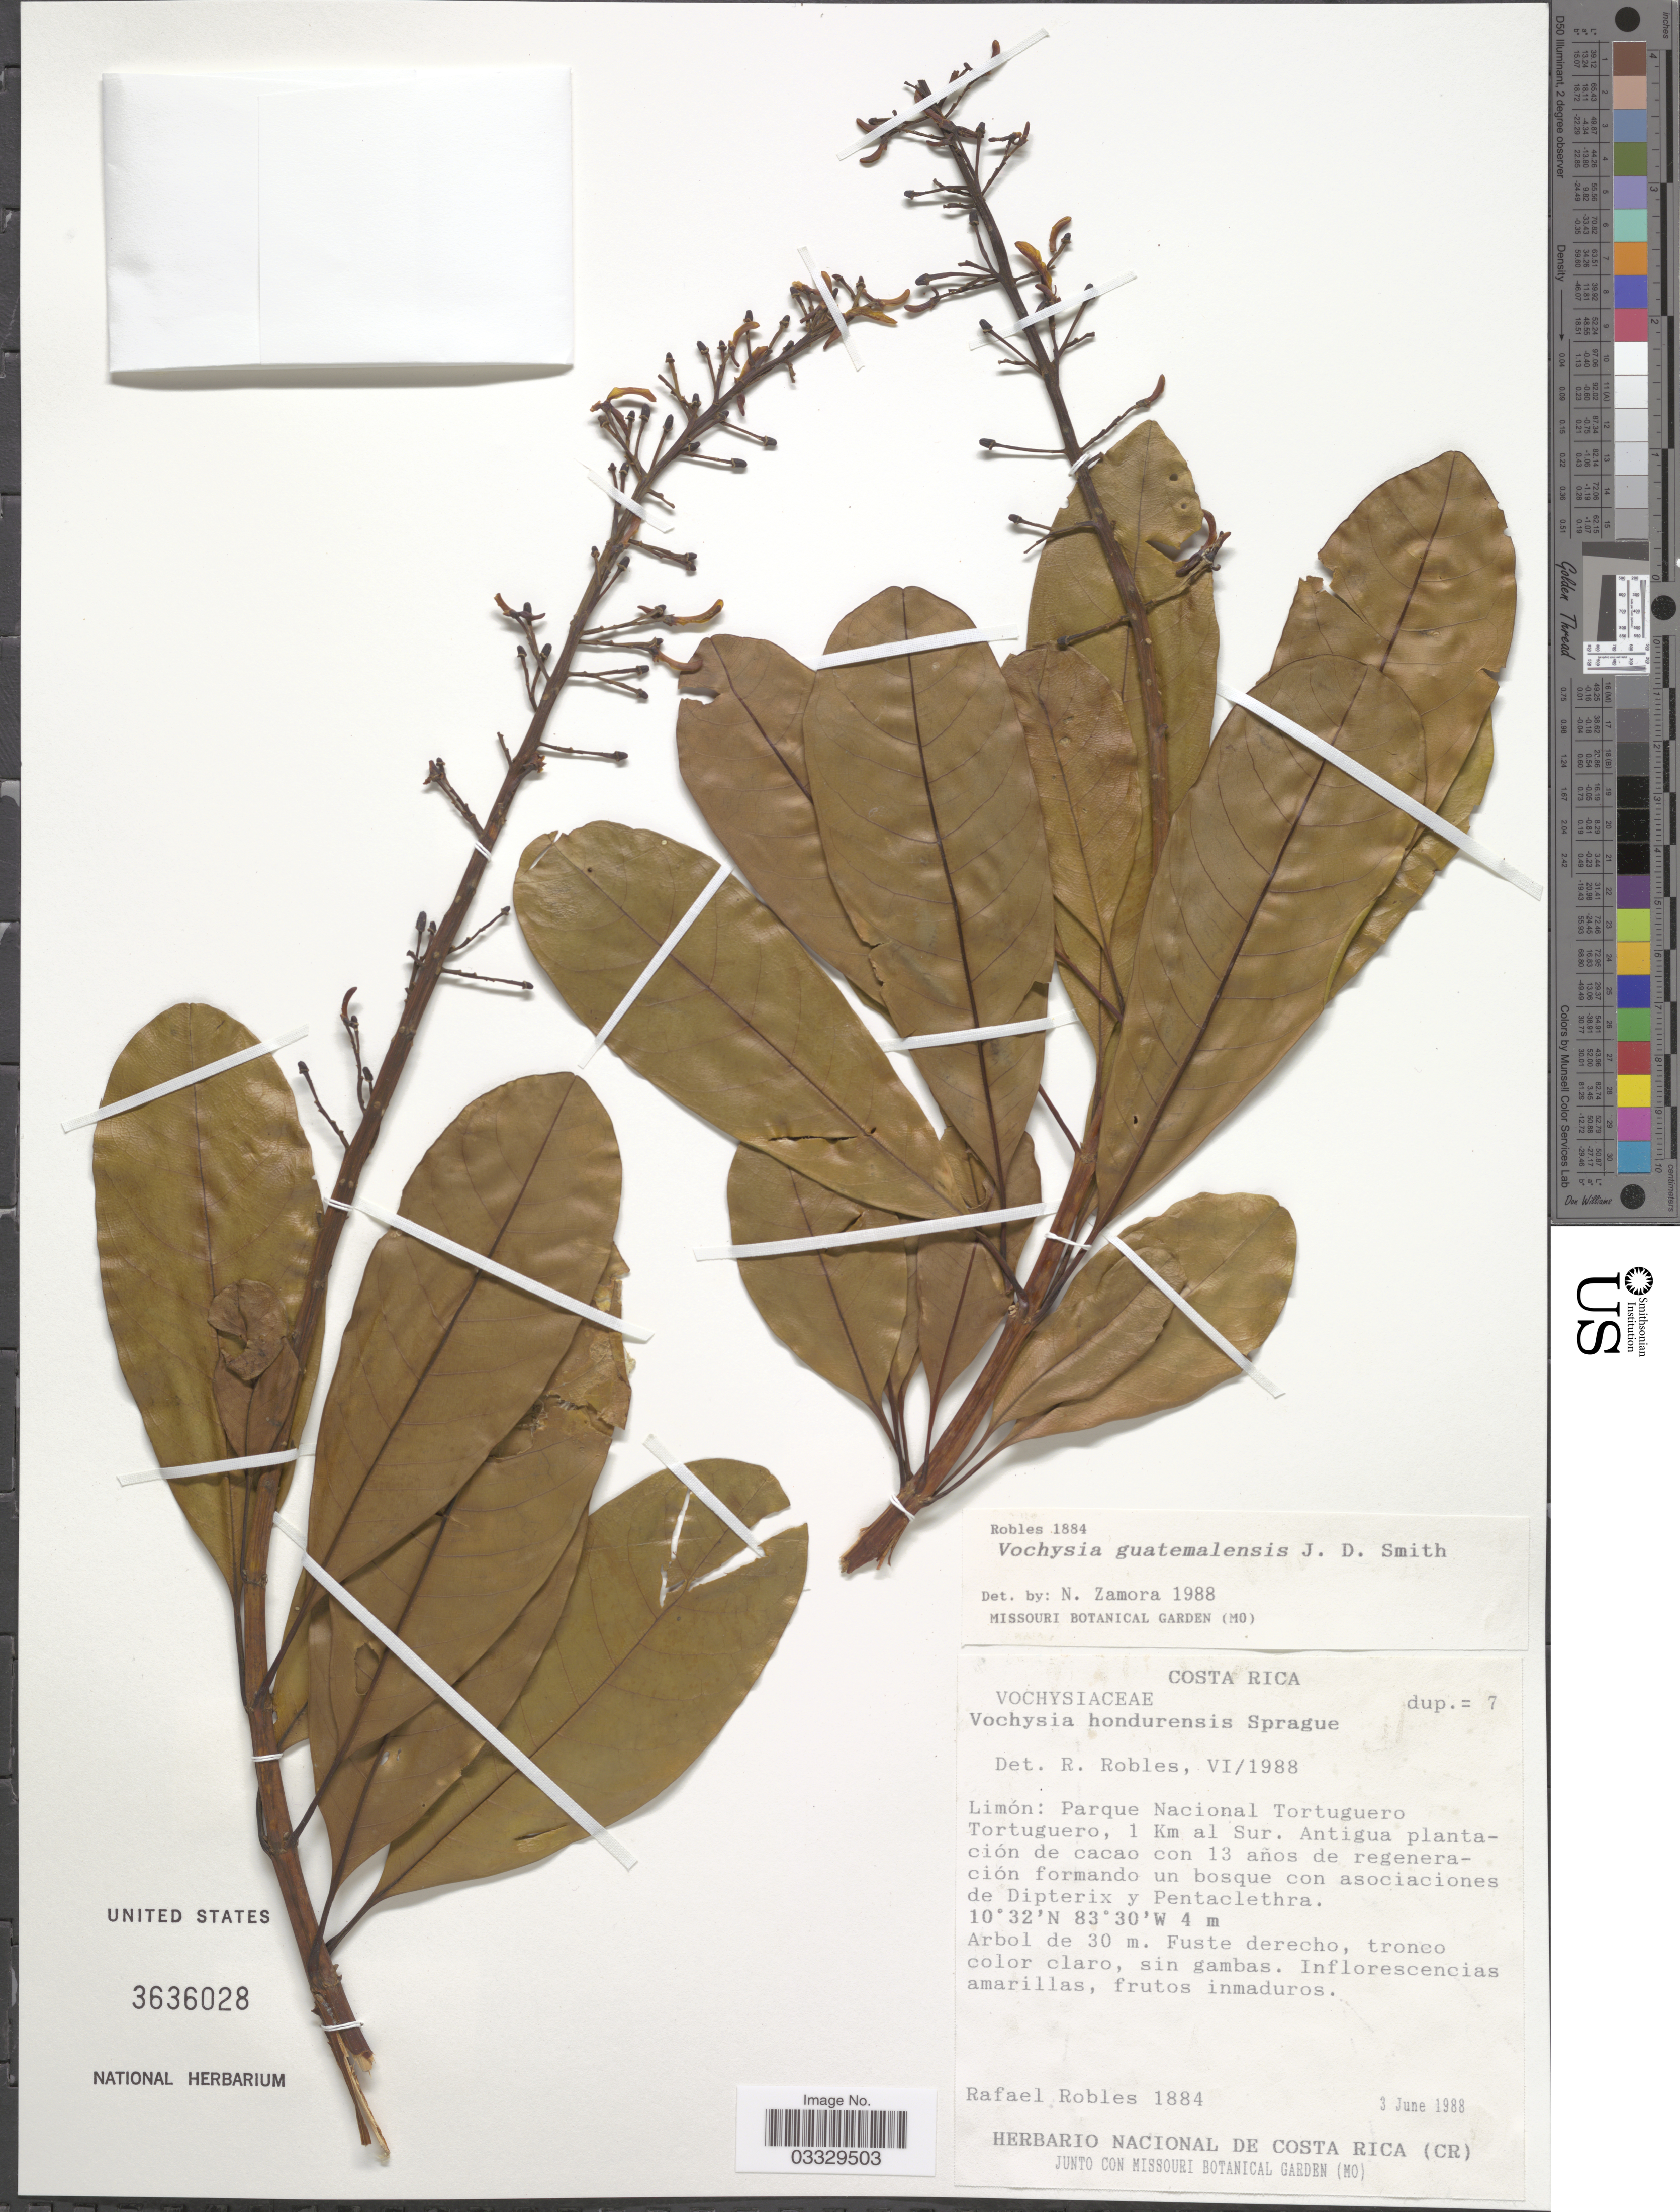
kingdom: Plantae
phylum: Tracheophyta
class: Magnoliopsida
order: Myrtales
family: Vochysiaceae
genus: Vochysia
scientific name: Vochysia guatemalensis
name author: Donn. Sm.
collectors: R. Robles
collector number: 1884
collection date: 1988-06-03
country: Costa Rica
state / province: Limón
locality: Parque Nacional Tortuguero Tortuguero, 1 Km al Sur.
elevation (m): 4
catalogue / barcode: US 3636028